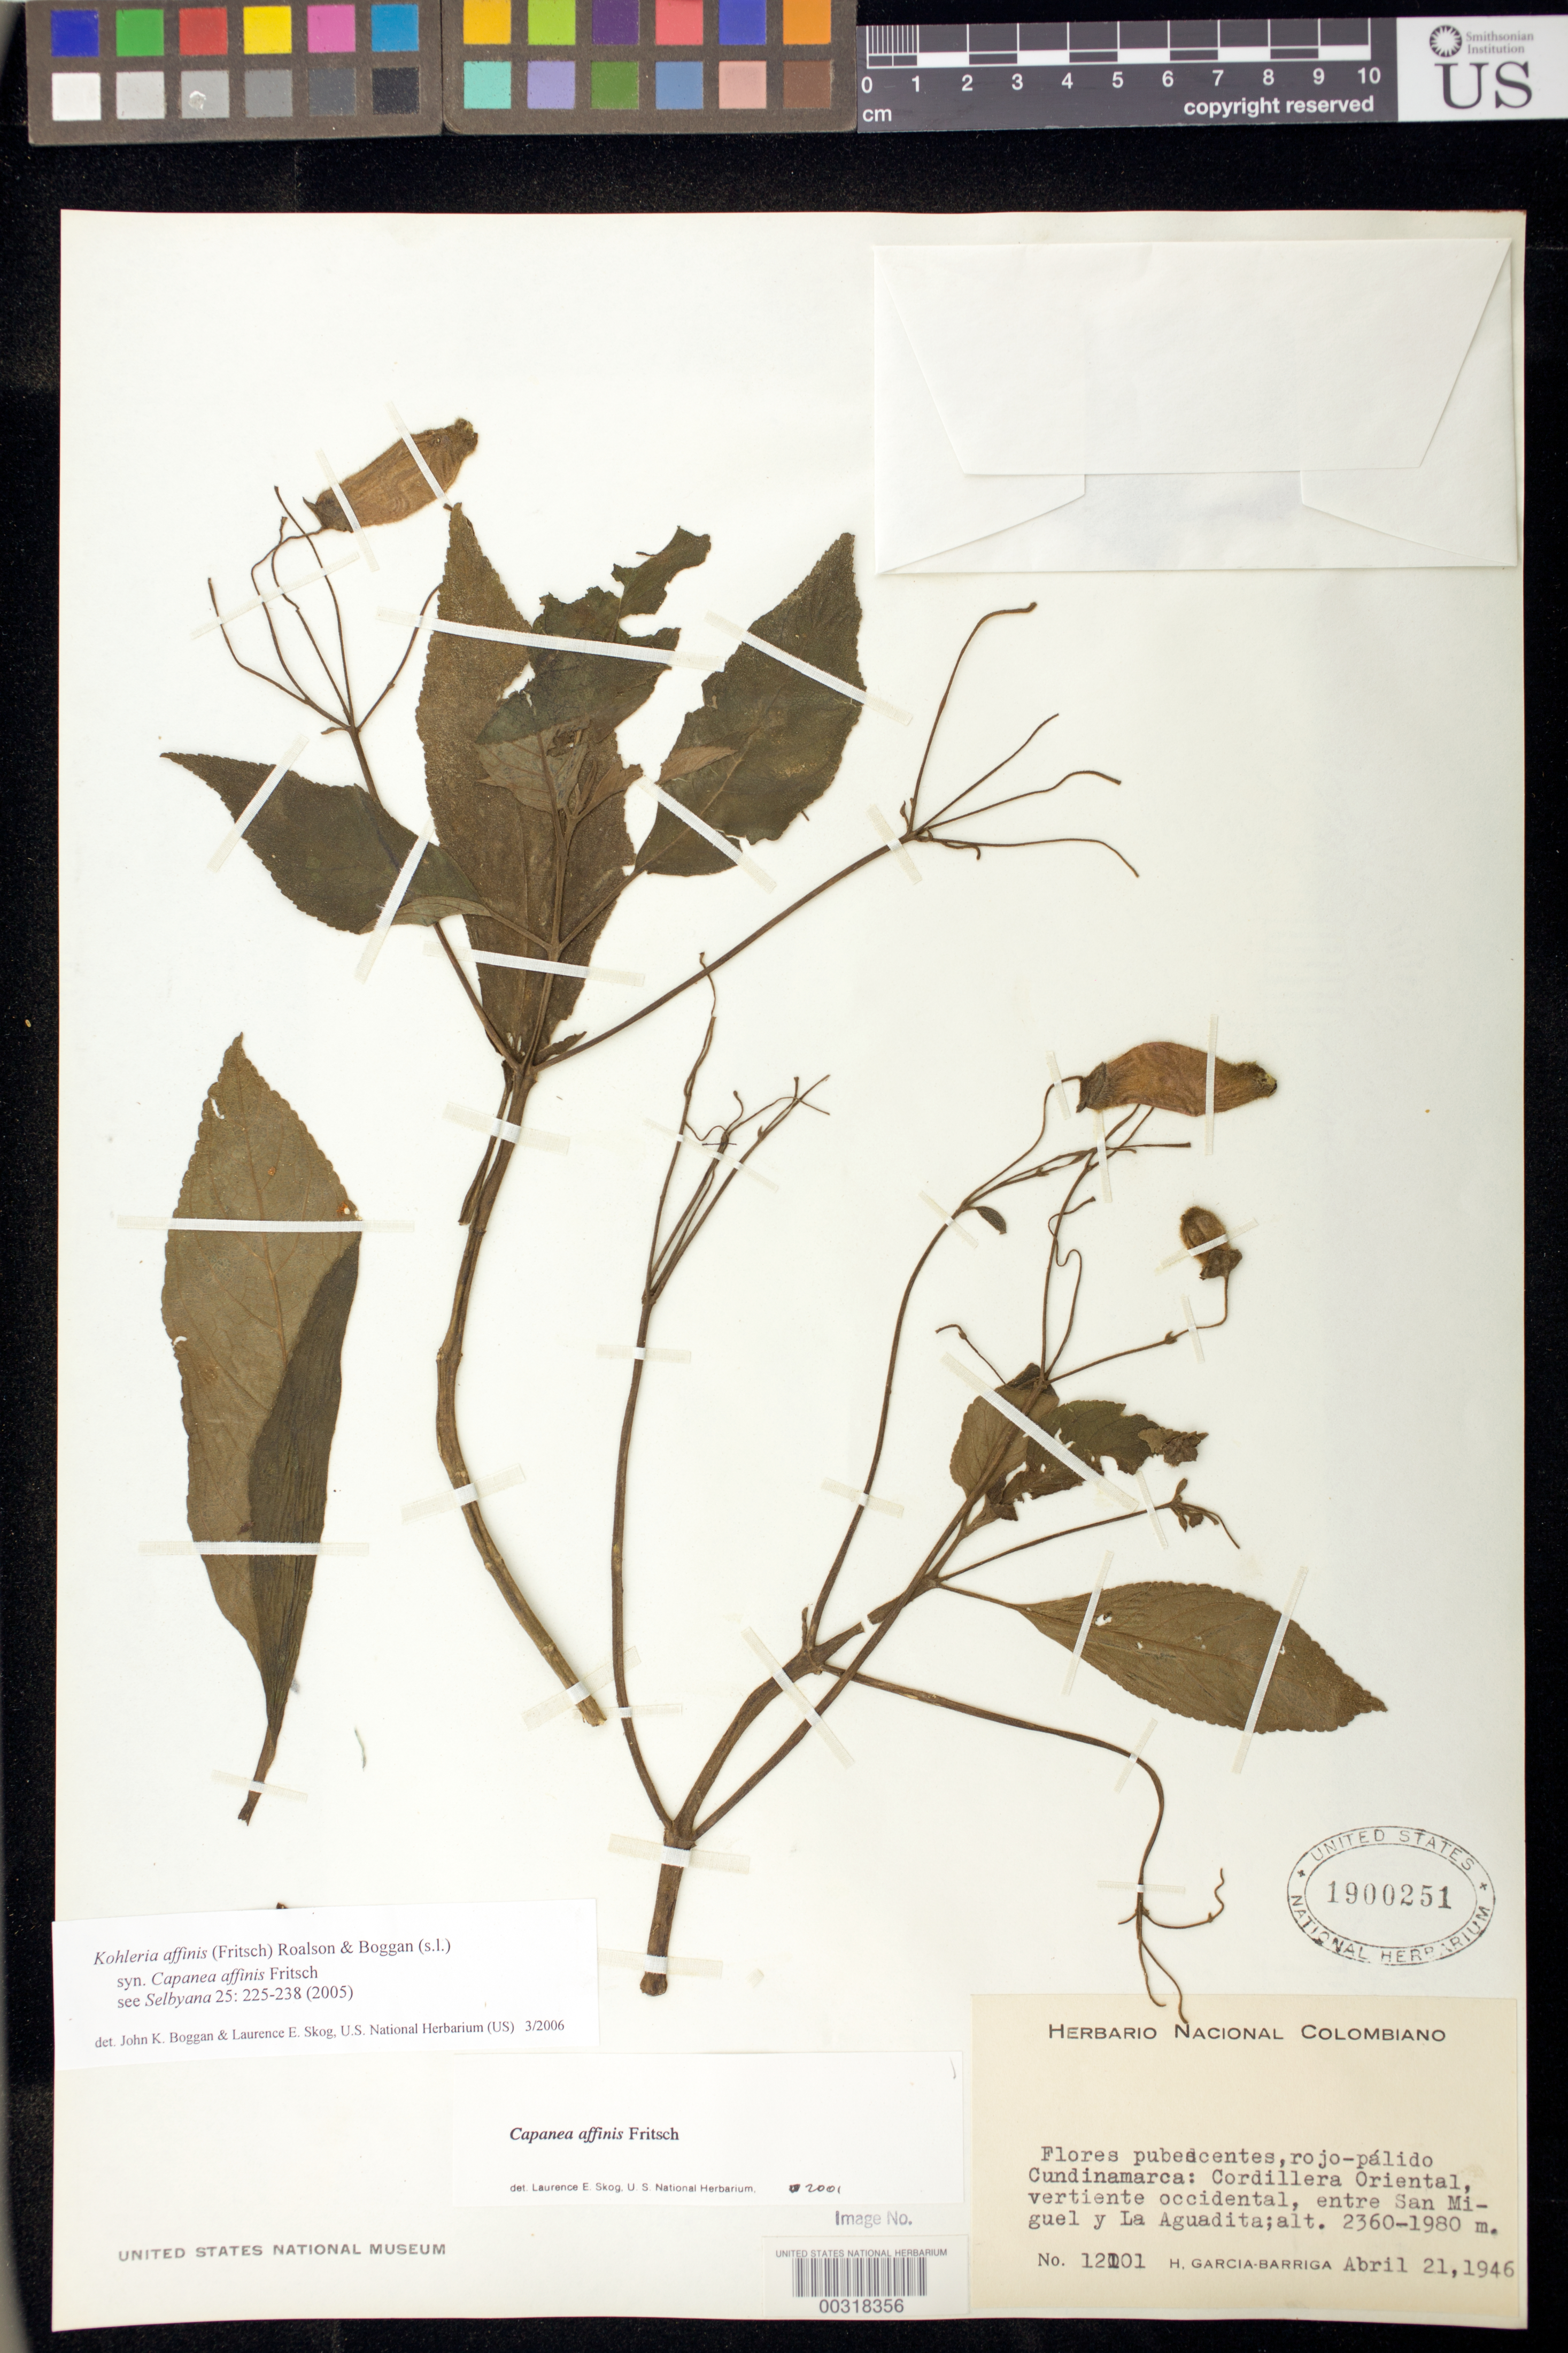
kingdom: Plantae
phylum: Tracheophyta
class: Magnoliopsida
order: Lamiales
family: Gesneriaceae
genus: Kohleria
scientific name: Kohleria affinis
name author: (Fritsch) Roalson & Boggan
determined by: Boggan, J. K.; Skog, L. E.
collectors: H. García Barriga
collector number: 12101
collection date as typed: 21 Apr 1946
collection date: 1946-04-21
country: Colombia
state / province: Cundinamarca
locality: Cordillera Oriental, vertiente occidental, entre San Miguel y La Agaudita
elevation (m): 1980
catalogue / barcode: US 1900251